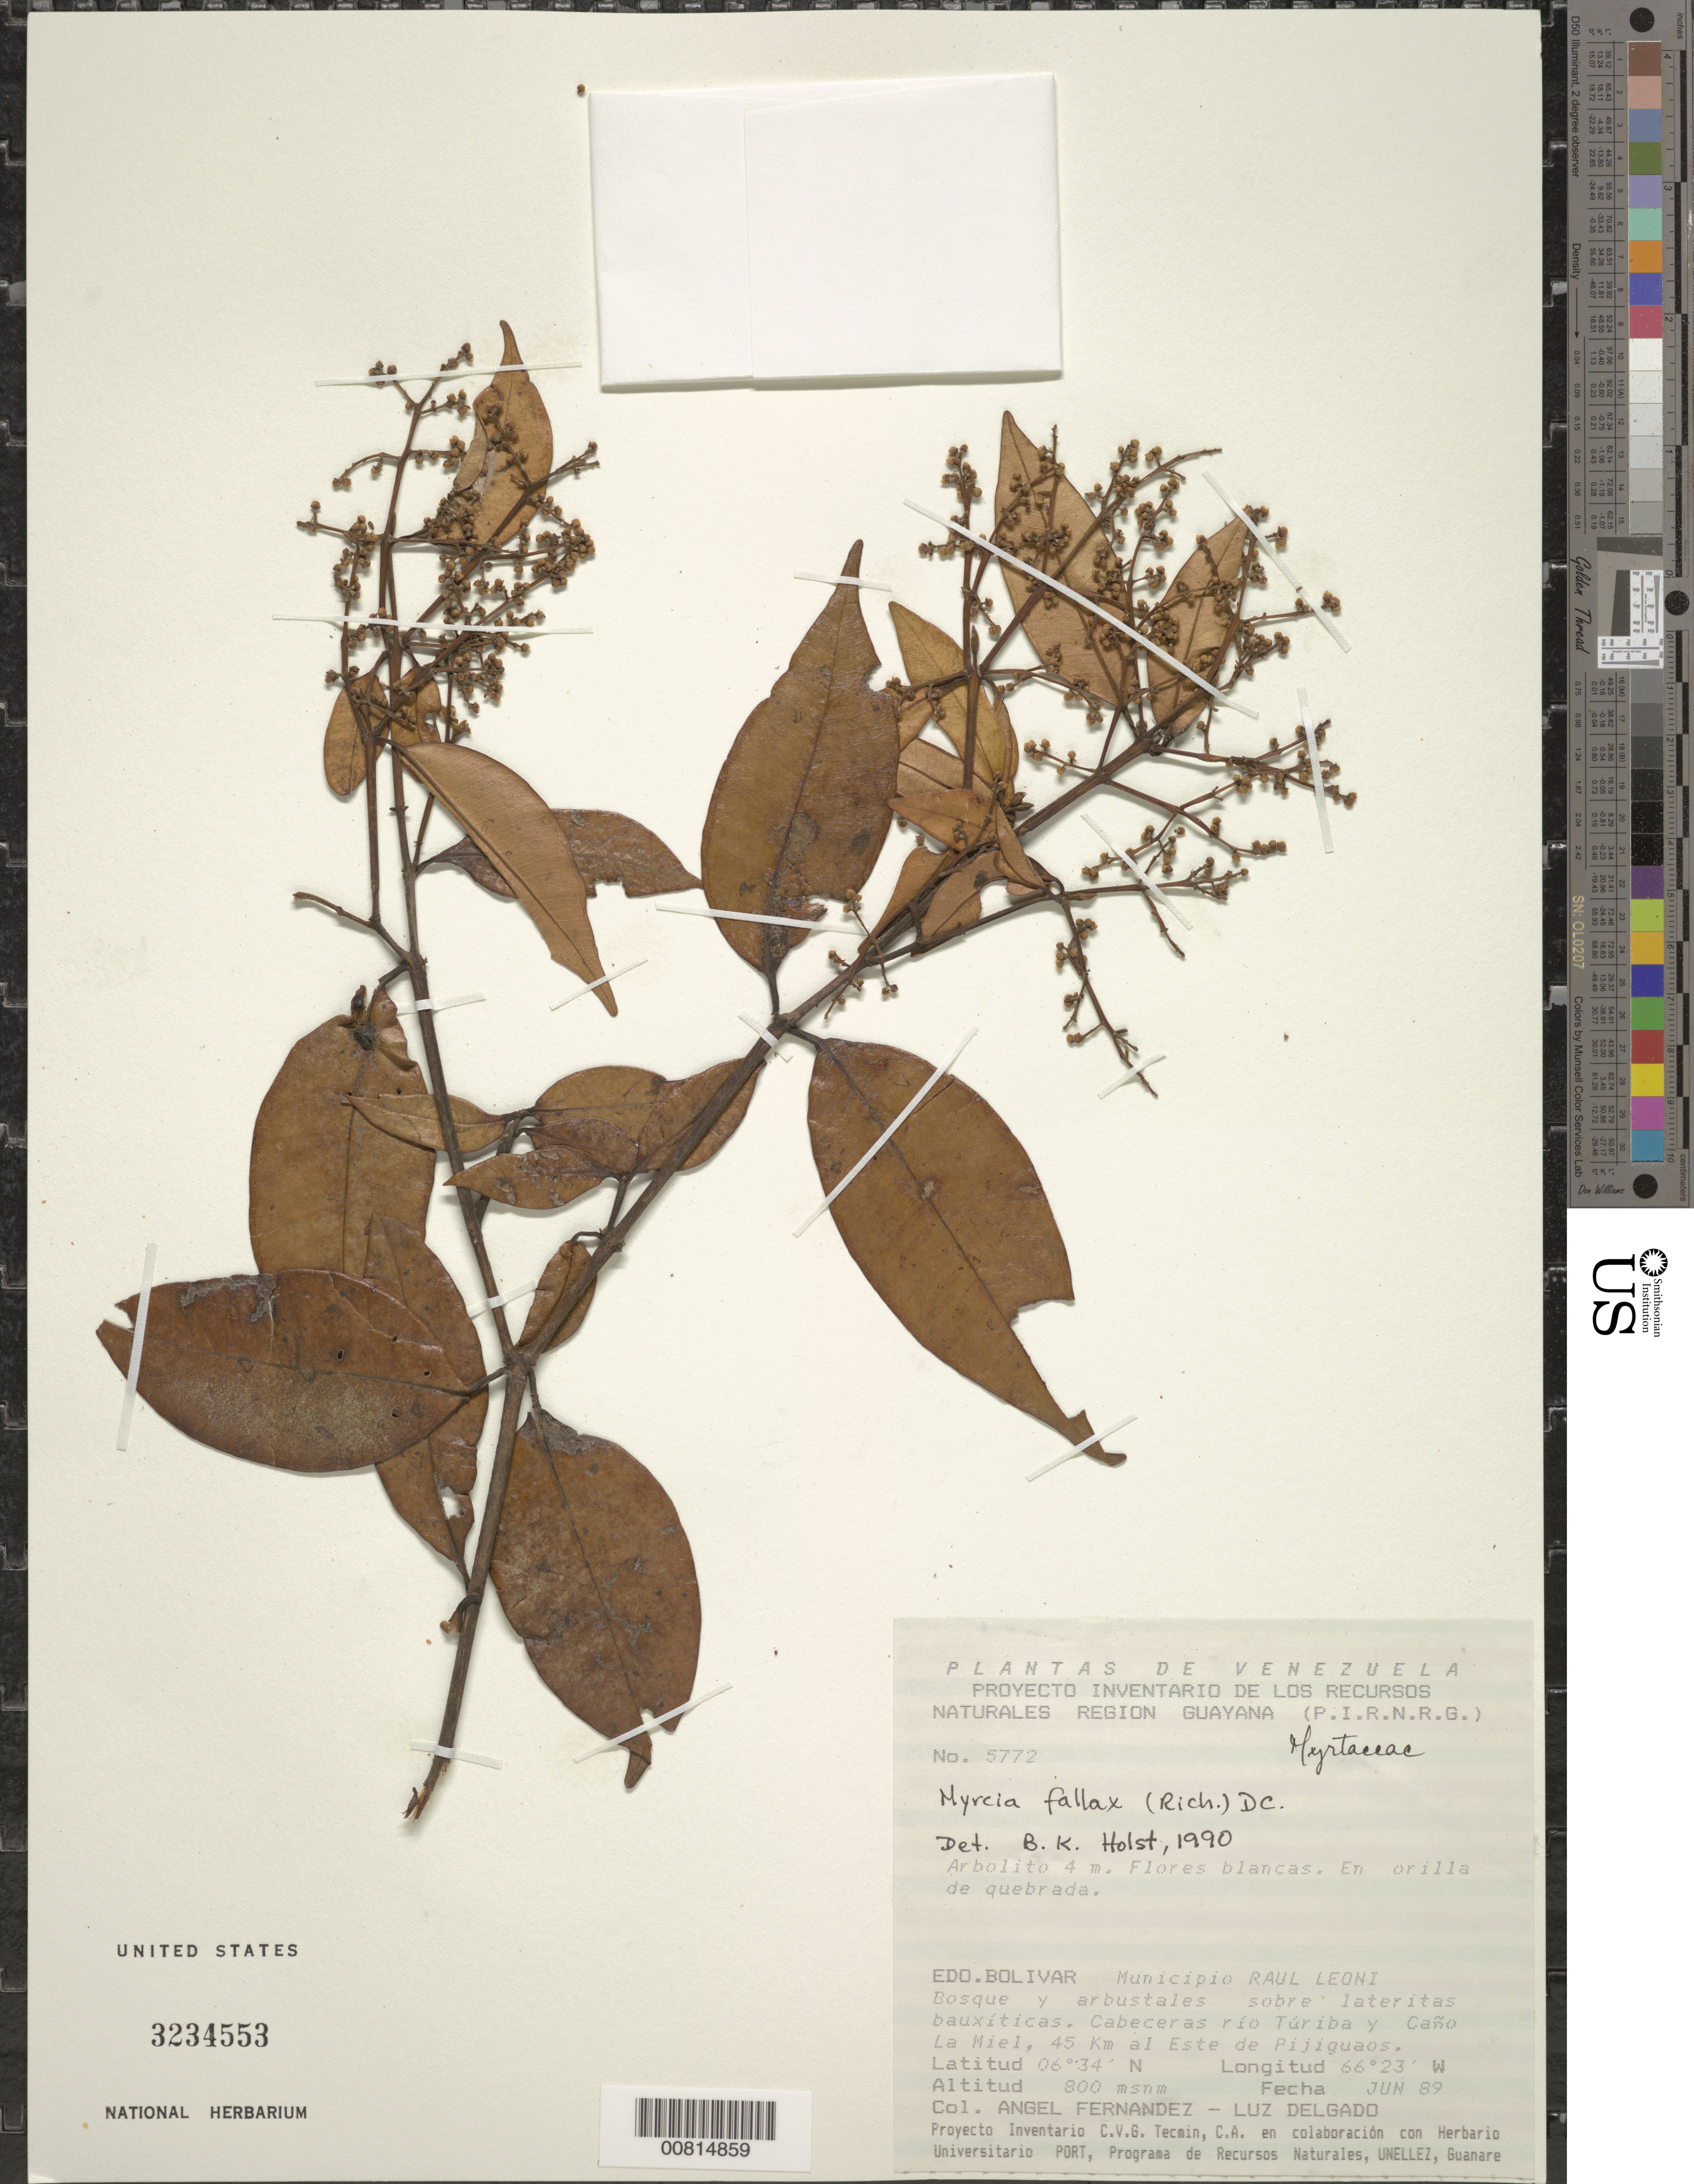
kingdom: Plantae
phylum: Tracheophyta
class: Magnoliopsida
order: Myrtales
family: Myrtaceae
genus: Myrcia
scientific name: Myrcia fallax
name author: (Rich.) DC.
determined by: Holst, Bruce K.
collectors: A. Fernández & L. Delgado V.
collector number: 5772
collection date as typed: Jun-89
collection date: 1989-06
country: Venezuela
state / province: Bolívar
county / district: Angostura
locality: Mun. Raúl Leoni [=Angostura], cabeceras Río Túriba y Caño La Miel, 45 km al Este de Pijiguaos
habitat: Bosque y arbustales sobre lateritas bauxiticas; en orilla de quebrada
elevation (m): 800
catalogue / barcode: US 3234553